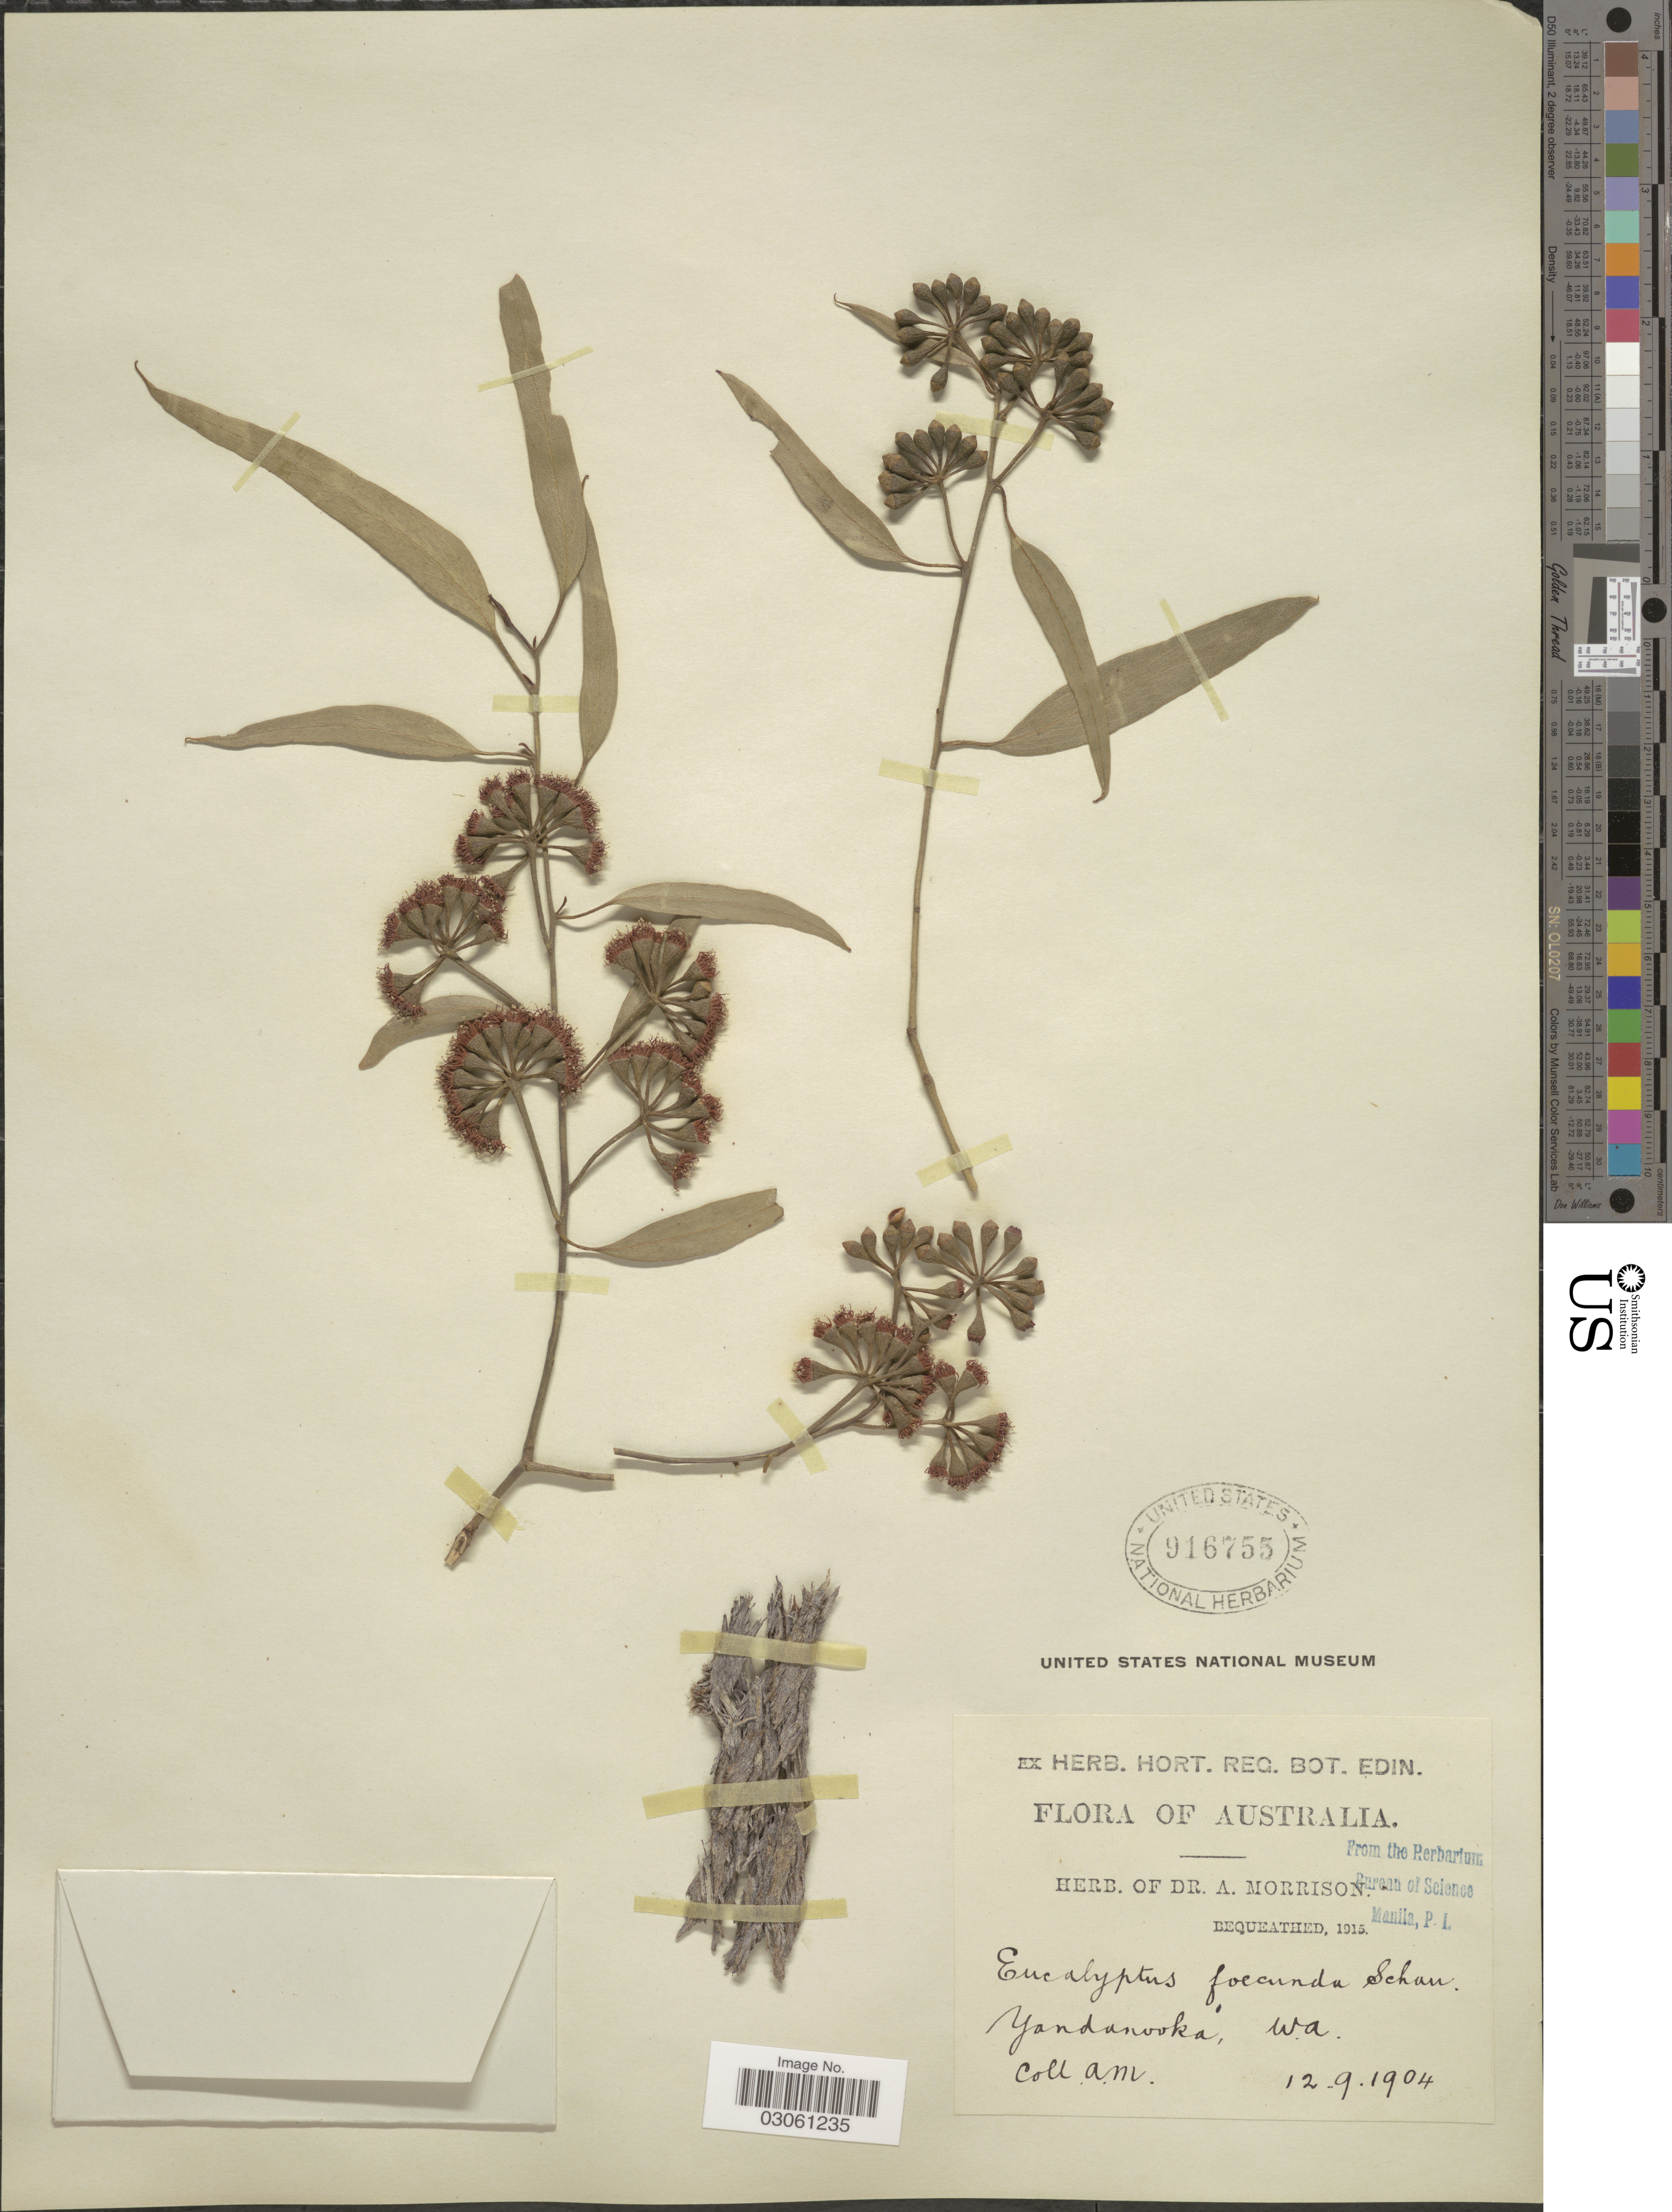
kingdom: Plantae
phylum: Tracheophyta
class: Magnoliopsida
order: Myrtales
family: Myrtaceae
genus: Eucalyptus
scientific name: Eucalyptus foecunda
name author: Schauer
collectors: A. Morrison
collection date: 1904-09-12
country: Australia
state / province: Western Australia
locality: Yandanooka. W.A.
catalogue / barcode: US 916755